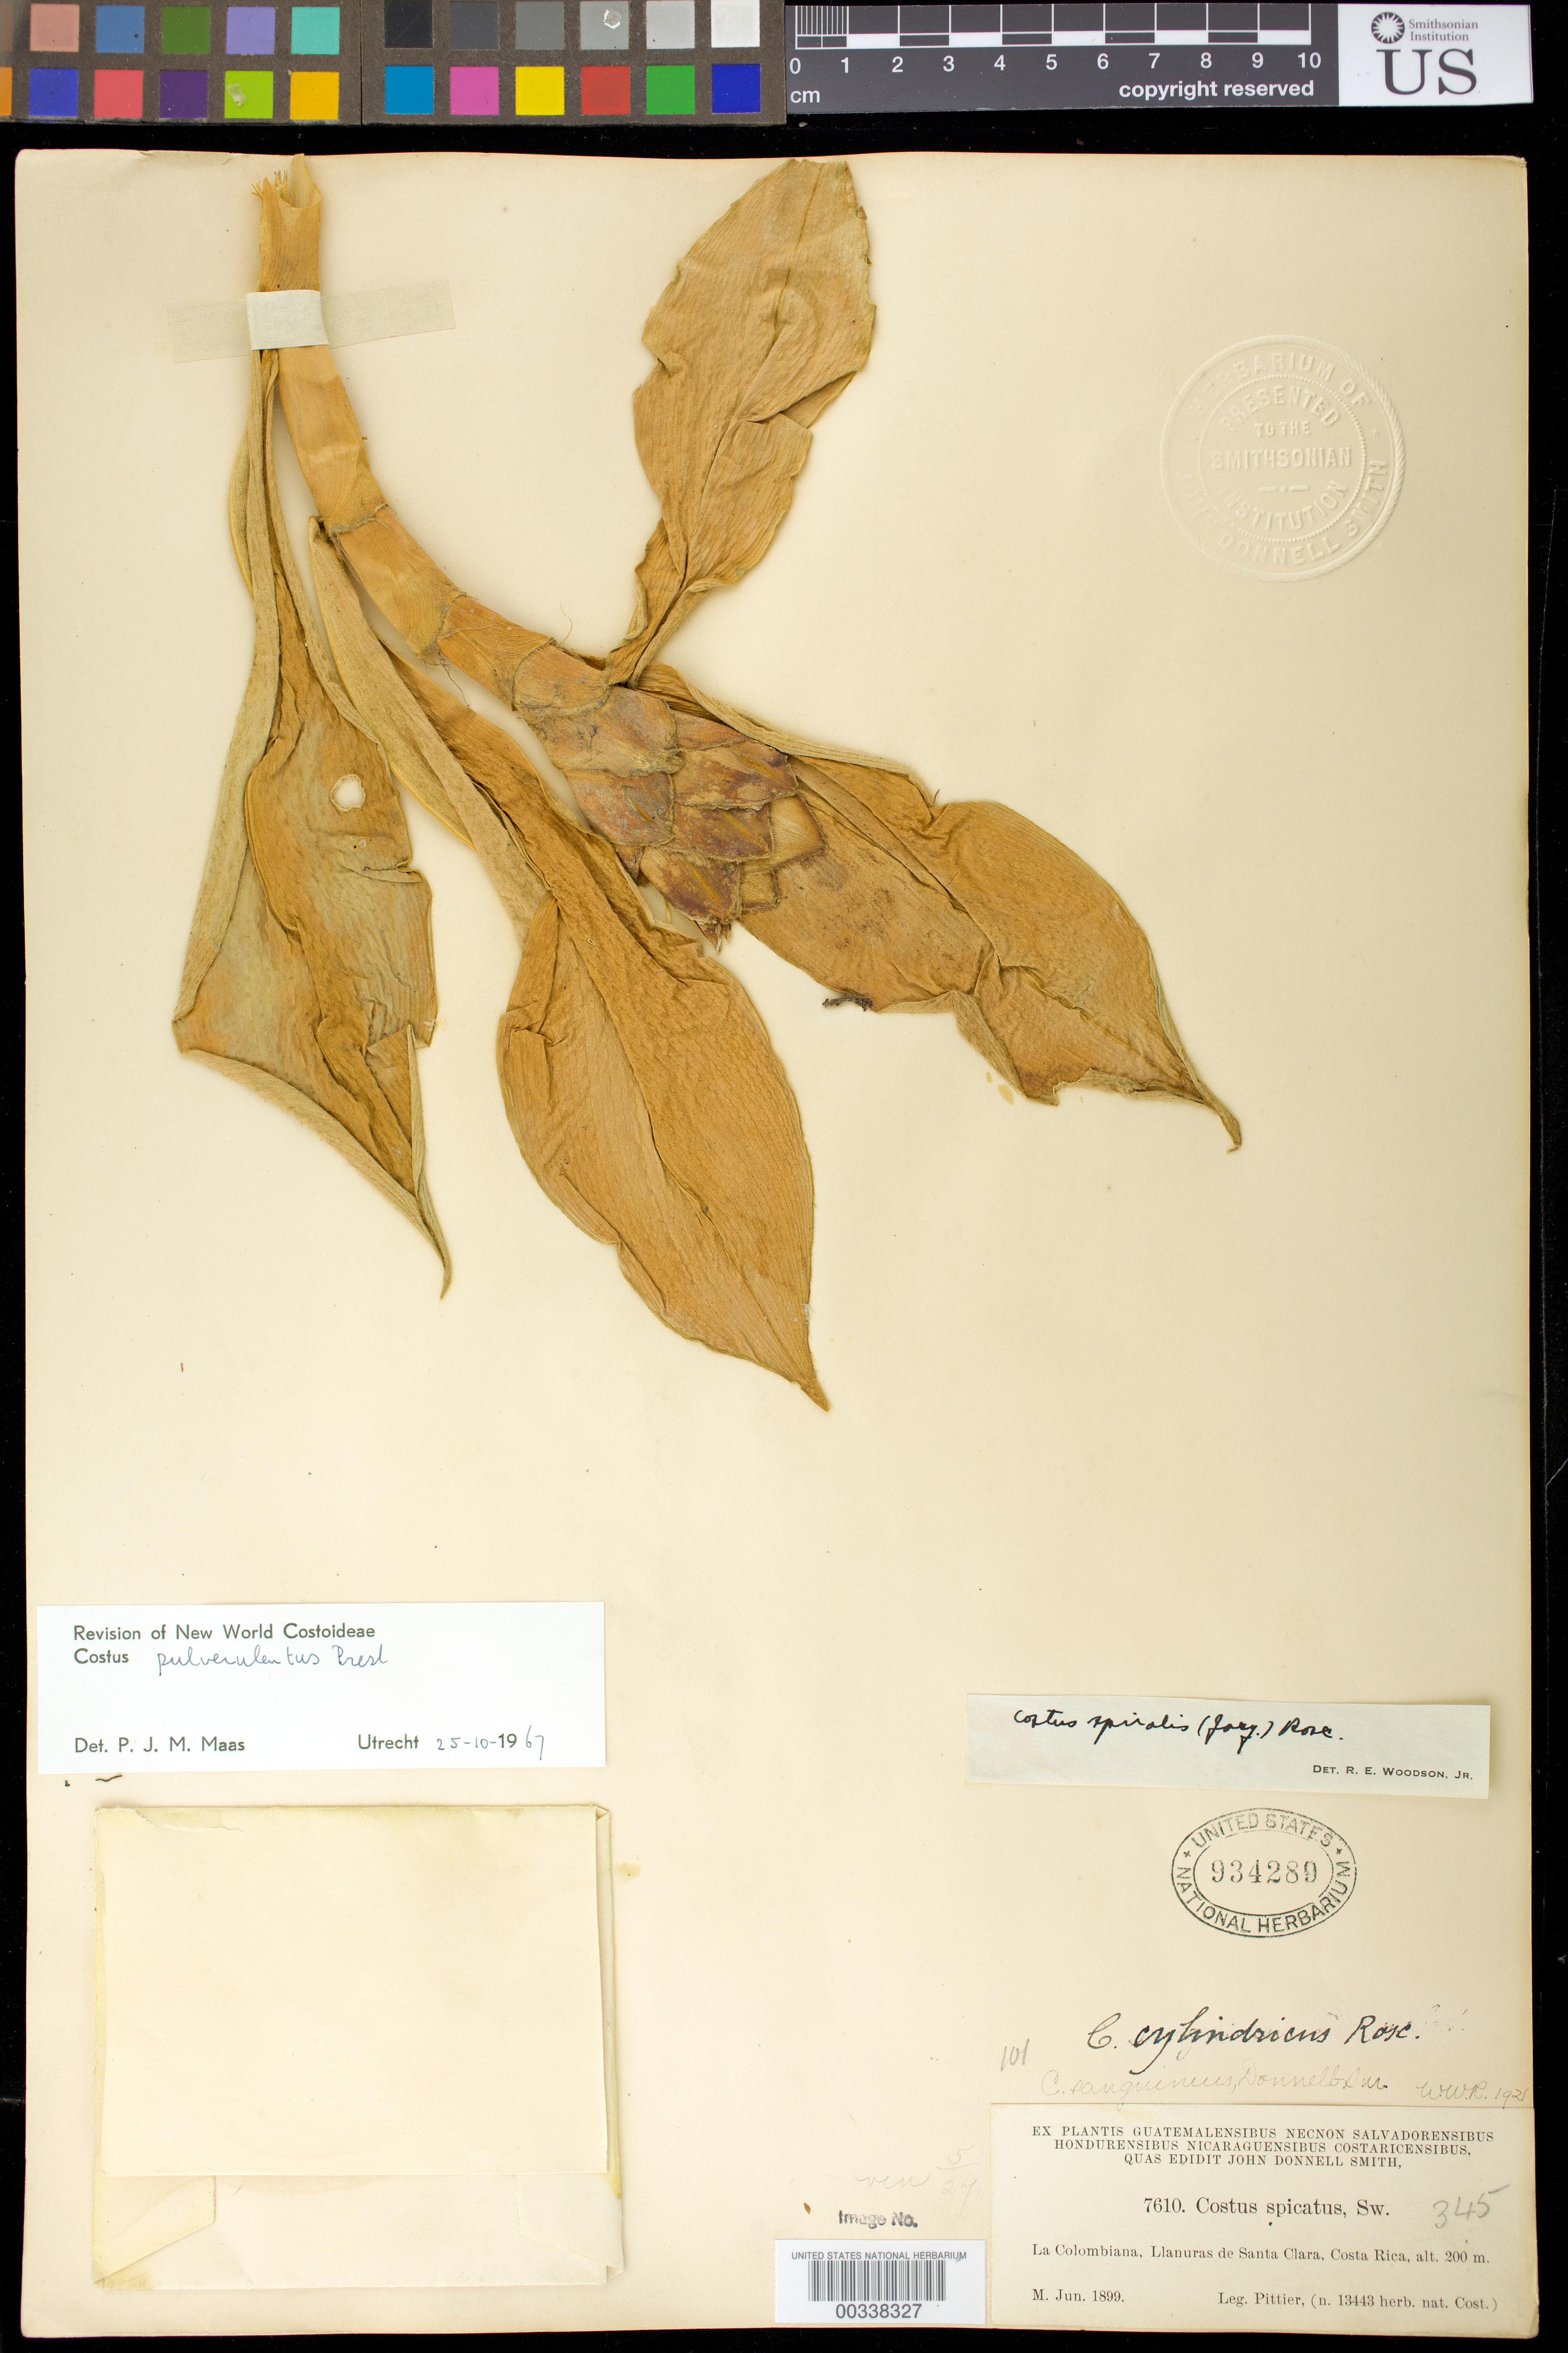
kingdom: Plantae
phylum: Tracheophyta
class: Liliopsida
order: Zingiberales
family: Costaceae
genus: Costus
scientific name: Costus pulverulentus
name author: C. Presl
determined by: Maas, Paul J. M.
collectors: H. F. Pittier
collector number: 7610 / Herb. Nat. Cost. 13443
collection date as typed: Jun 1899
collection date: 1899-06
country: Costa Rica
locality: La Colombiana, Llanuras de Santa Clara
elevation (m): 200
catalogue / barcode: US 934289